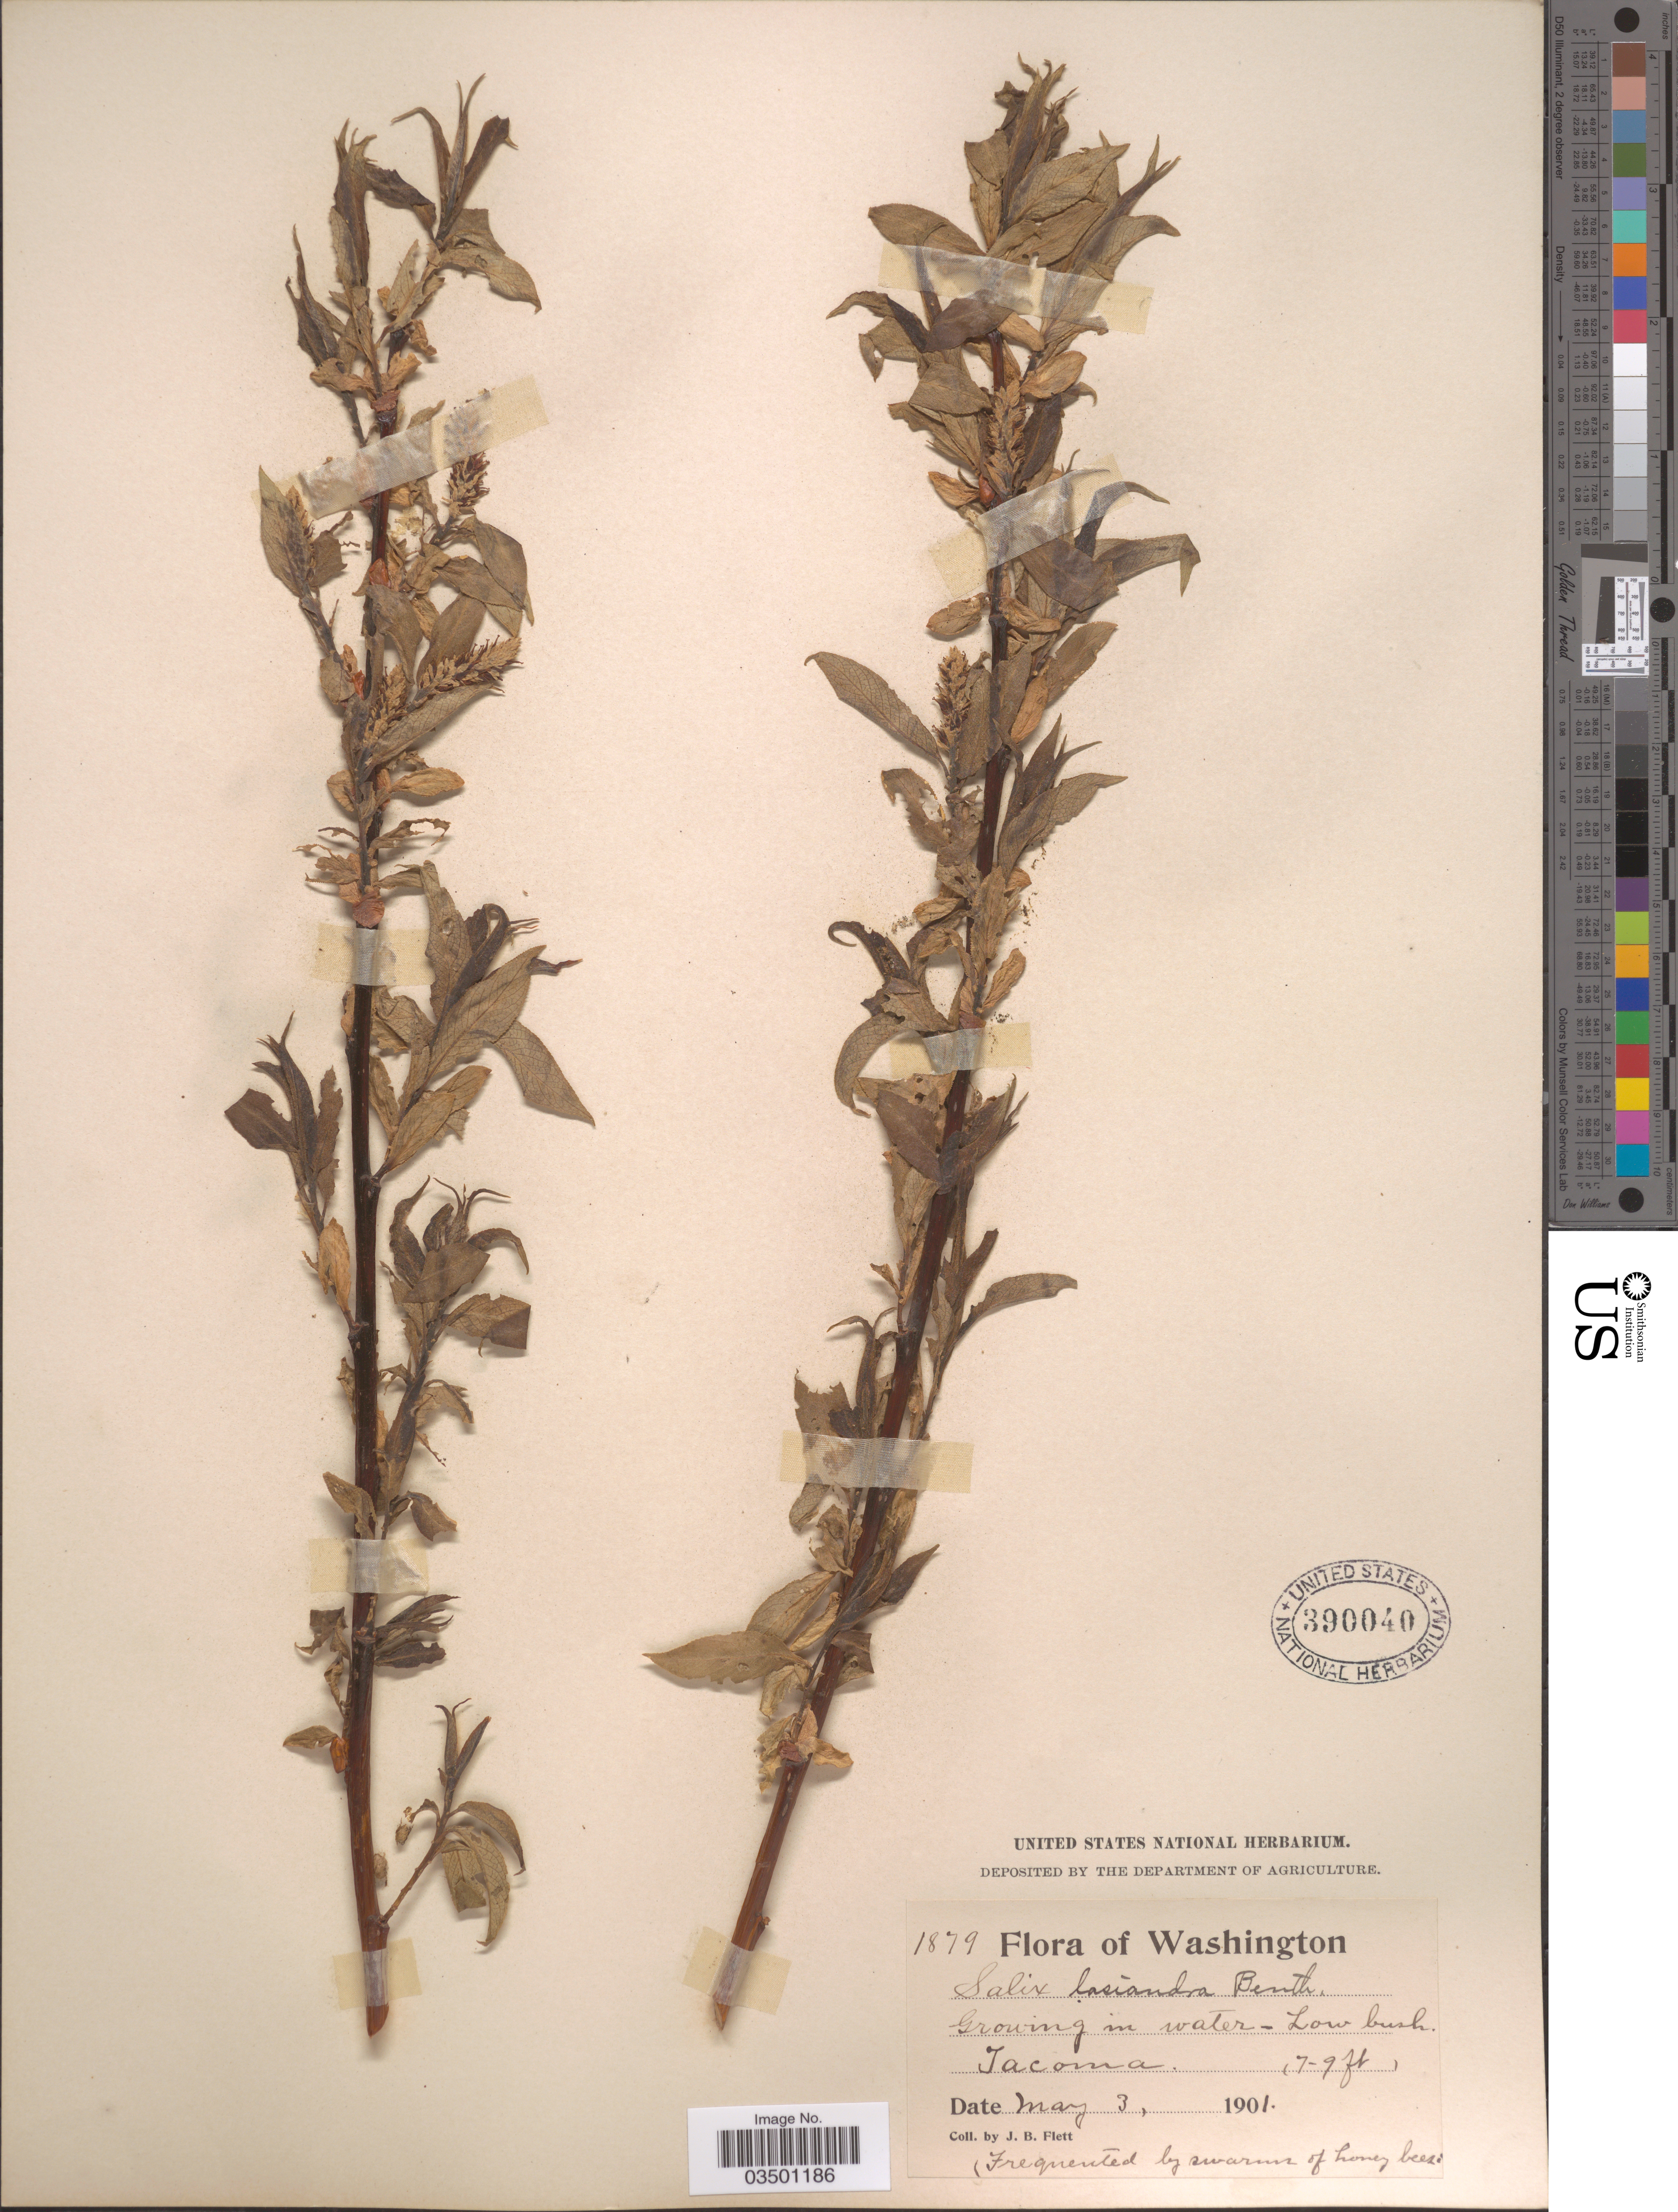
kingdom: Plantae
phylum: Tracheophyta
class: Magnoliopsida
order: Malpighiales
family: Salicaceae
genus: Salix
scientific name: Salix lasiandra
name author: Benth.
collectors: J. Flett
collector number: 1879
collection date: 1901-05-03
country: United States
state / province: Washington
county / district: Pierce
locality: Tacoma.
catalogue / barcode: US 390040